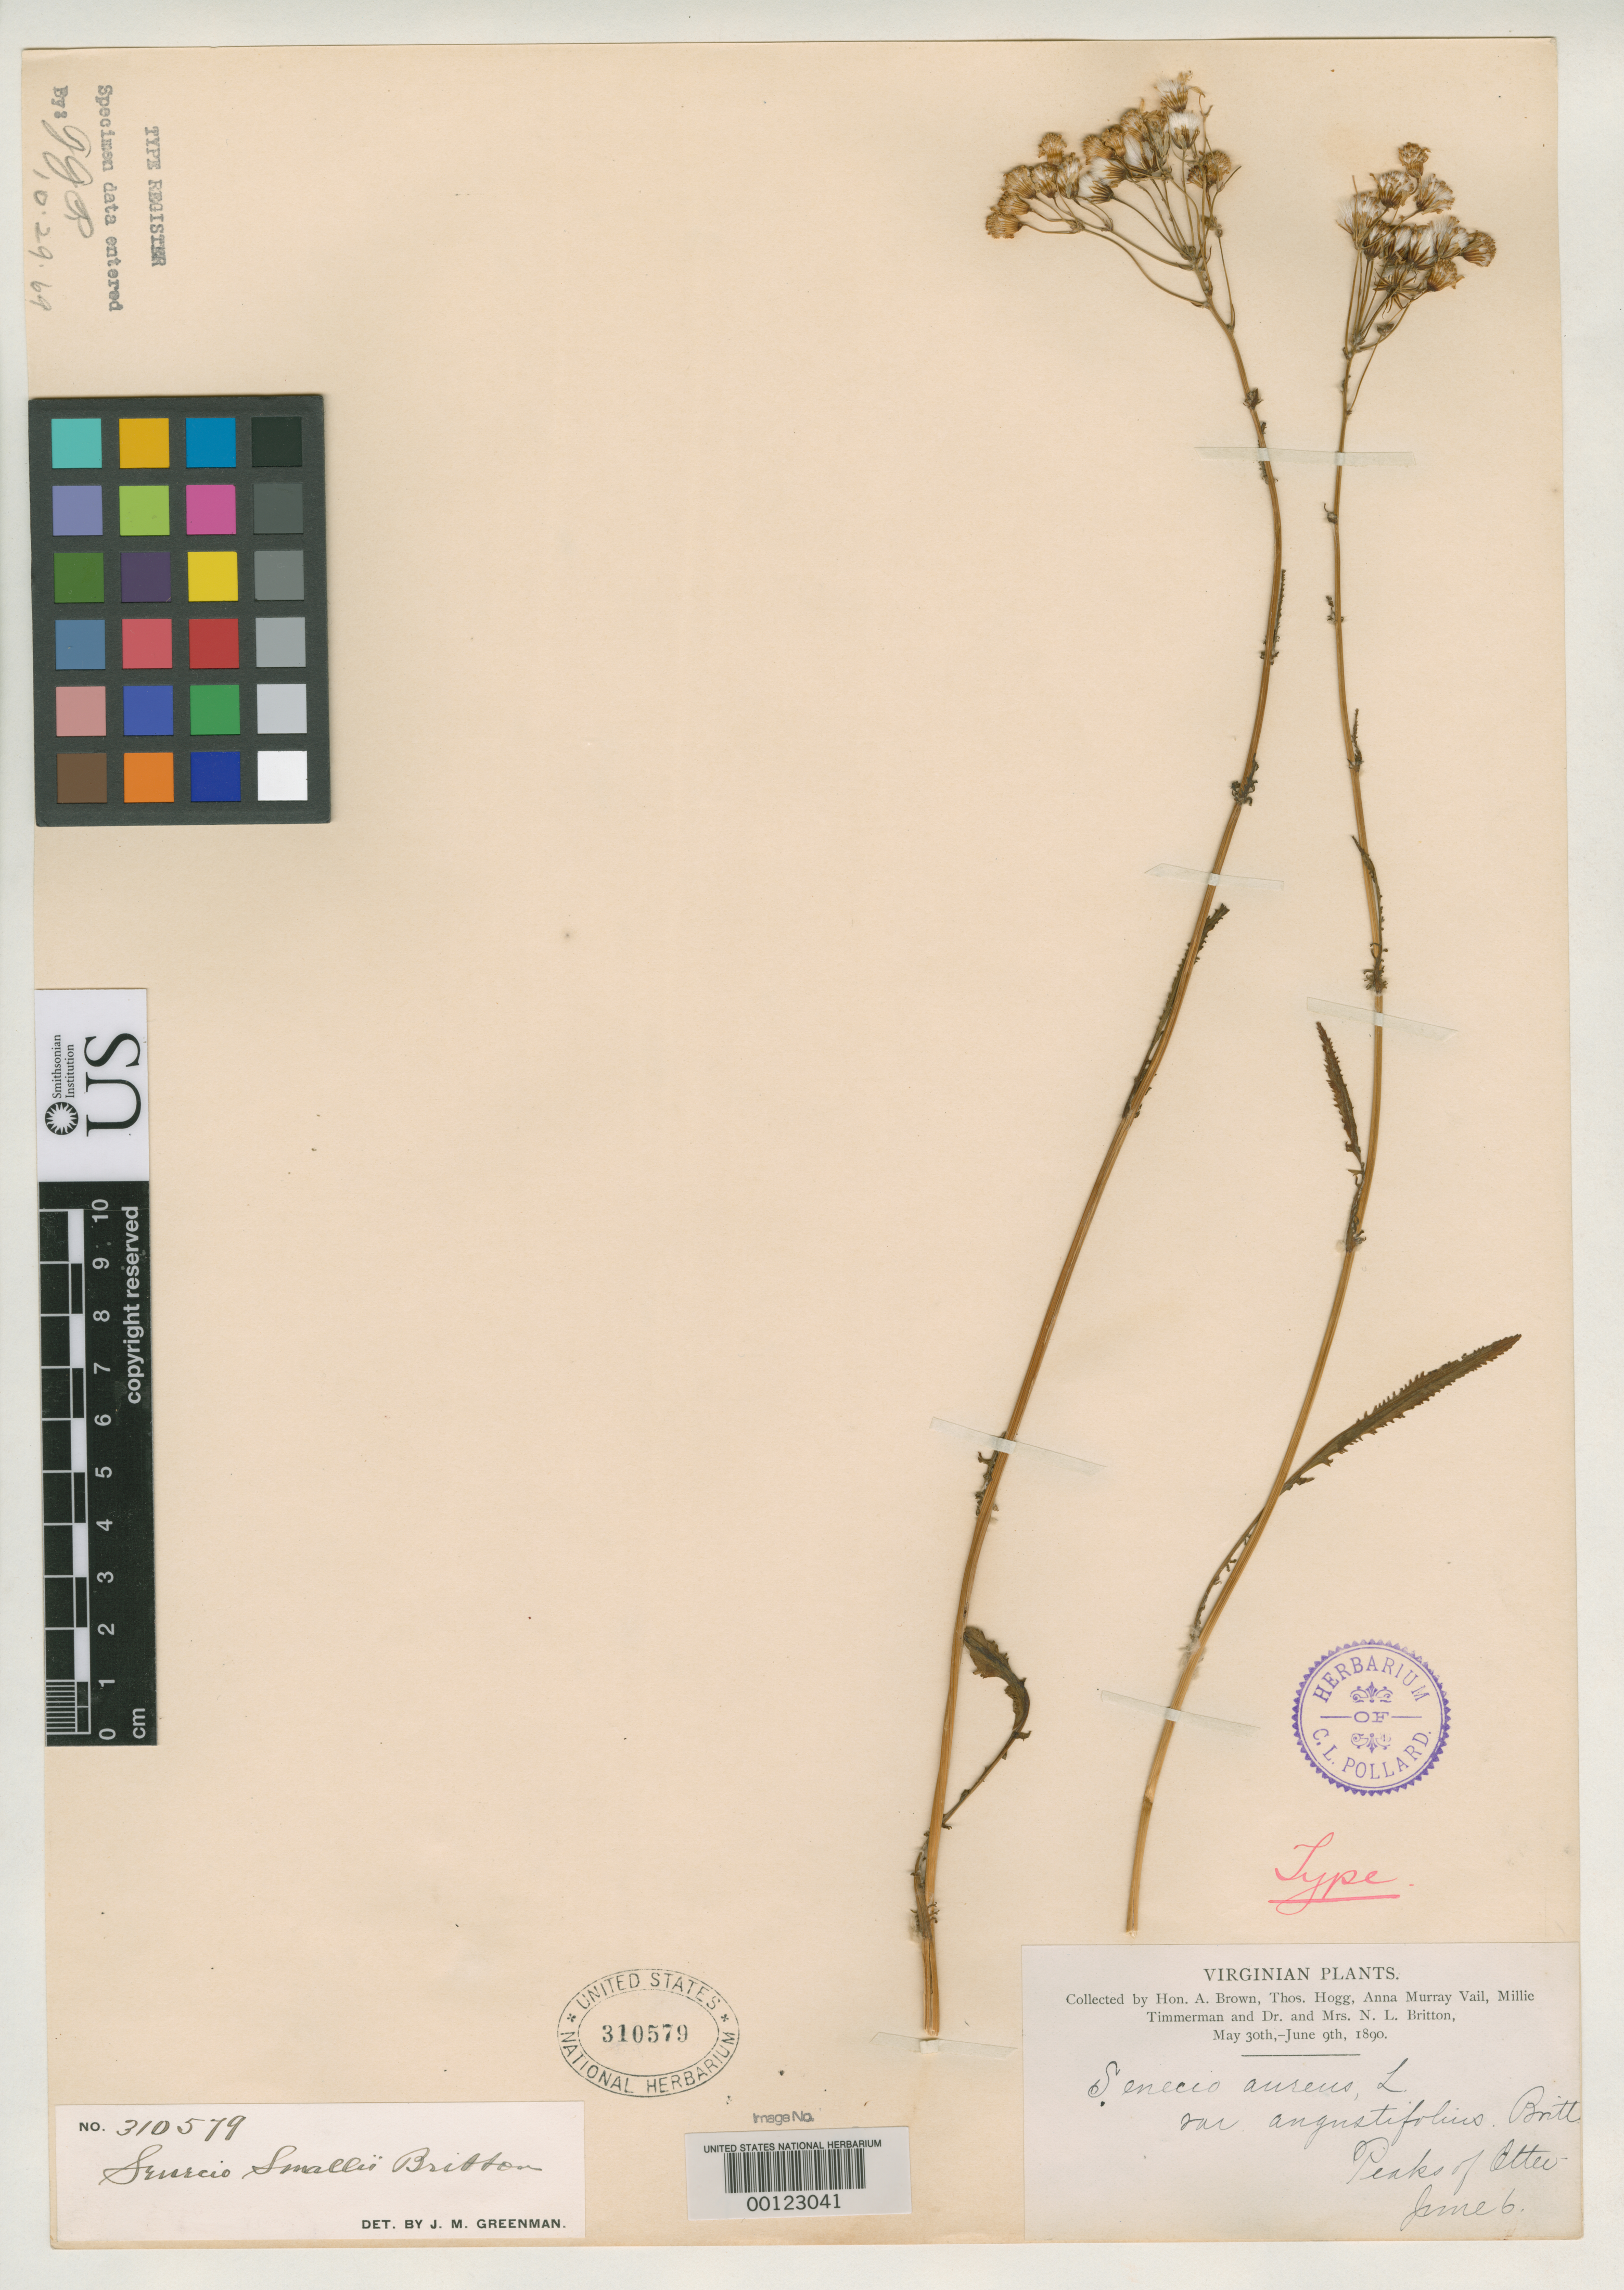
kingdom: Plantae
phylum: Tracheophyta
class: Magnoliopsida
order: Asterales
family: Asteraceae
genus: Senecio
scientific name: Senecio aureus var. angustifolius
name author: Britton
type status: Type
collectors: A. Brown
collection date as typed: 06 Jun 1890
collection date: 1890-06-06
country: United States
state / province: Virginia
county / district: Bedford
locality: Peaks of Otter.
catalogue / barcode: US 310579